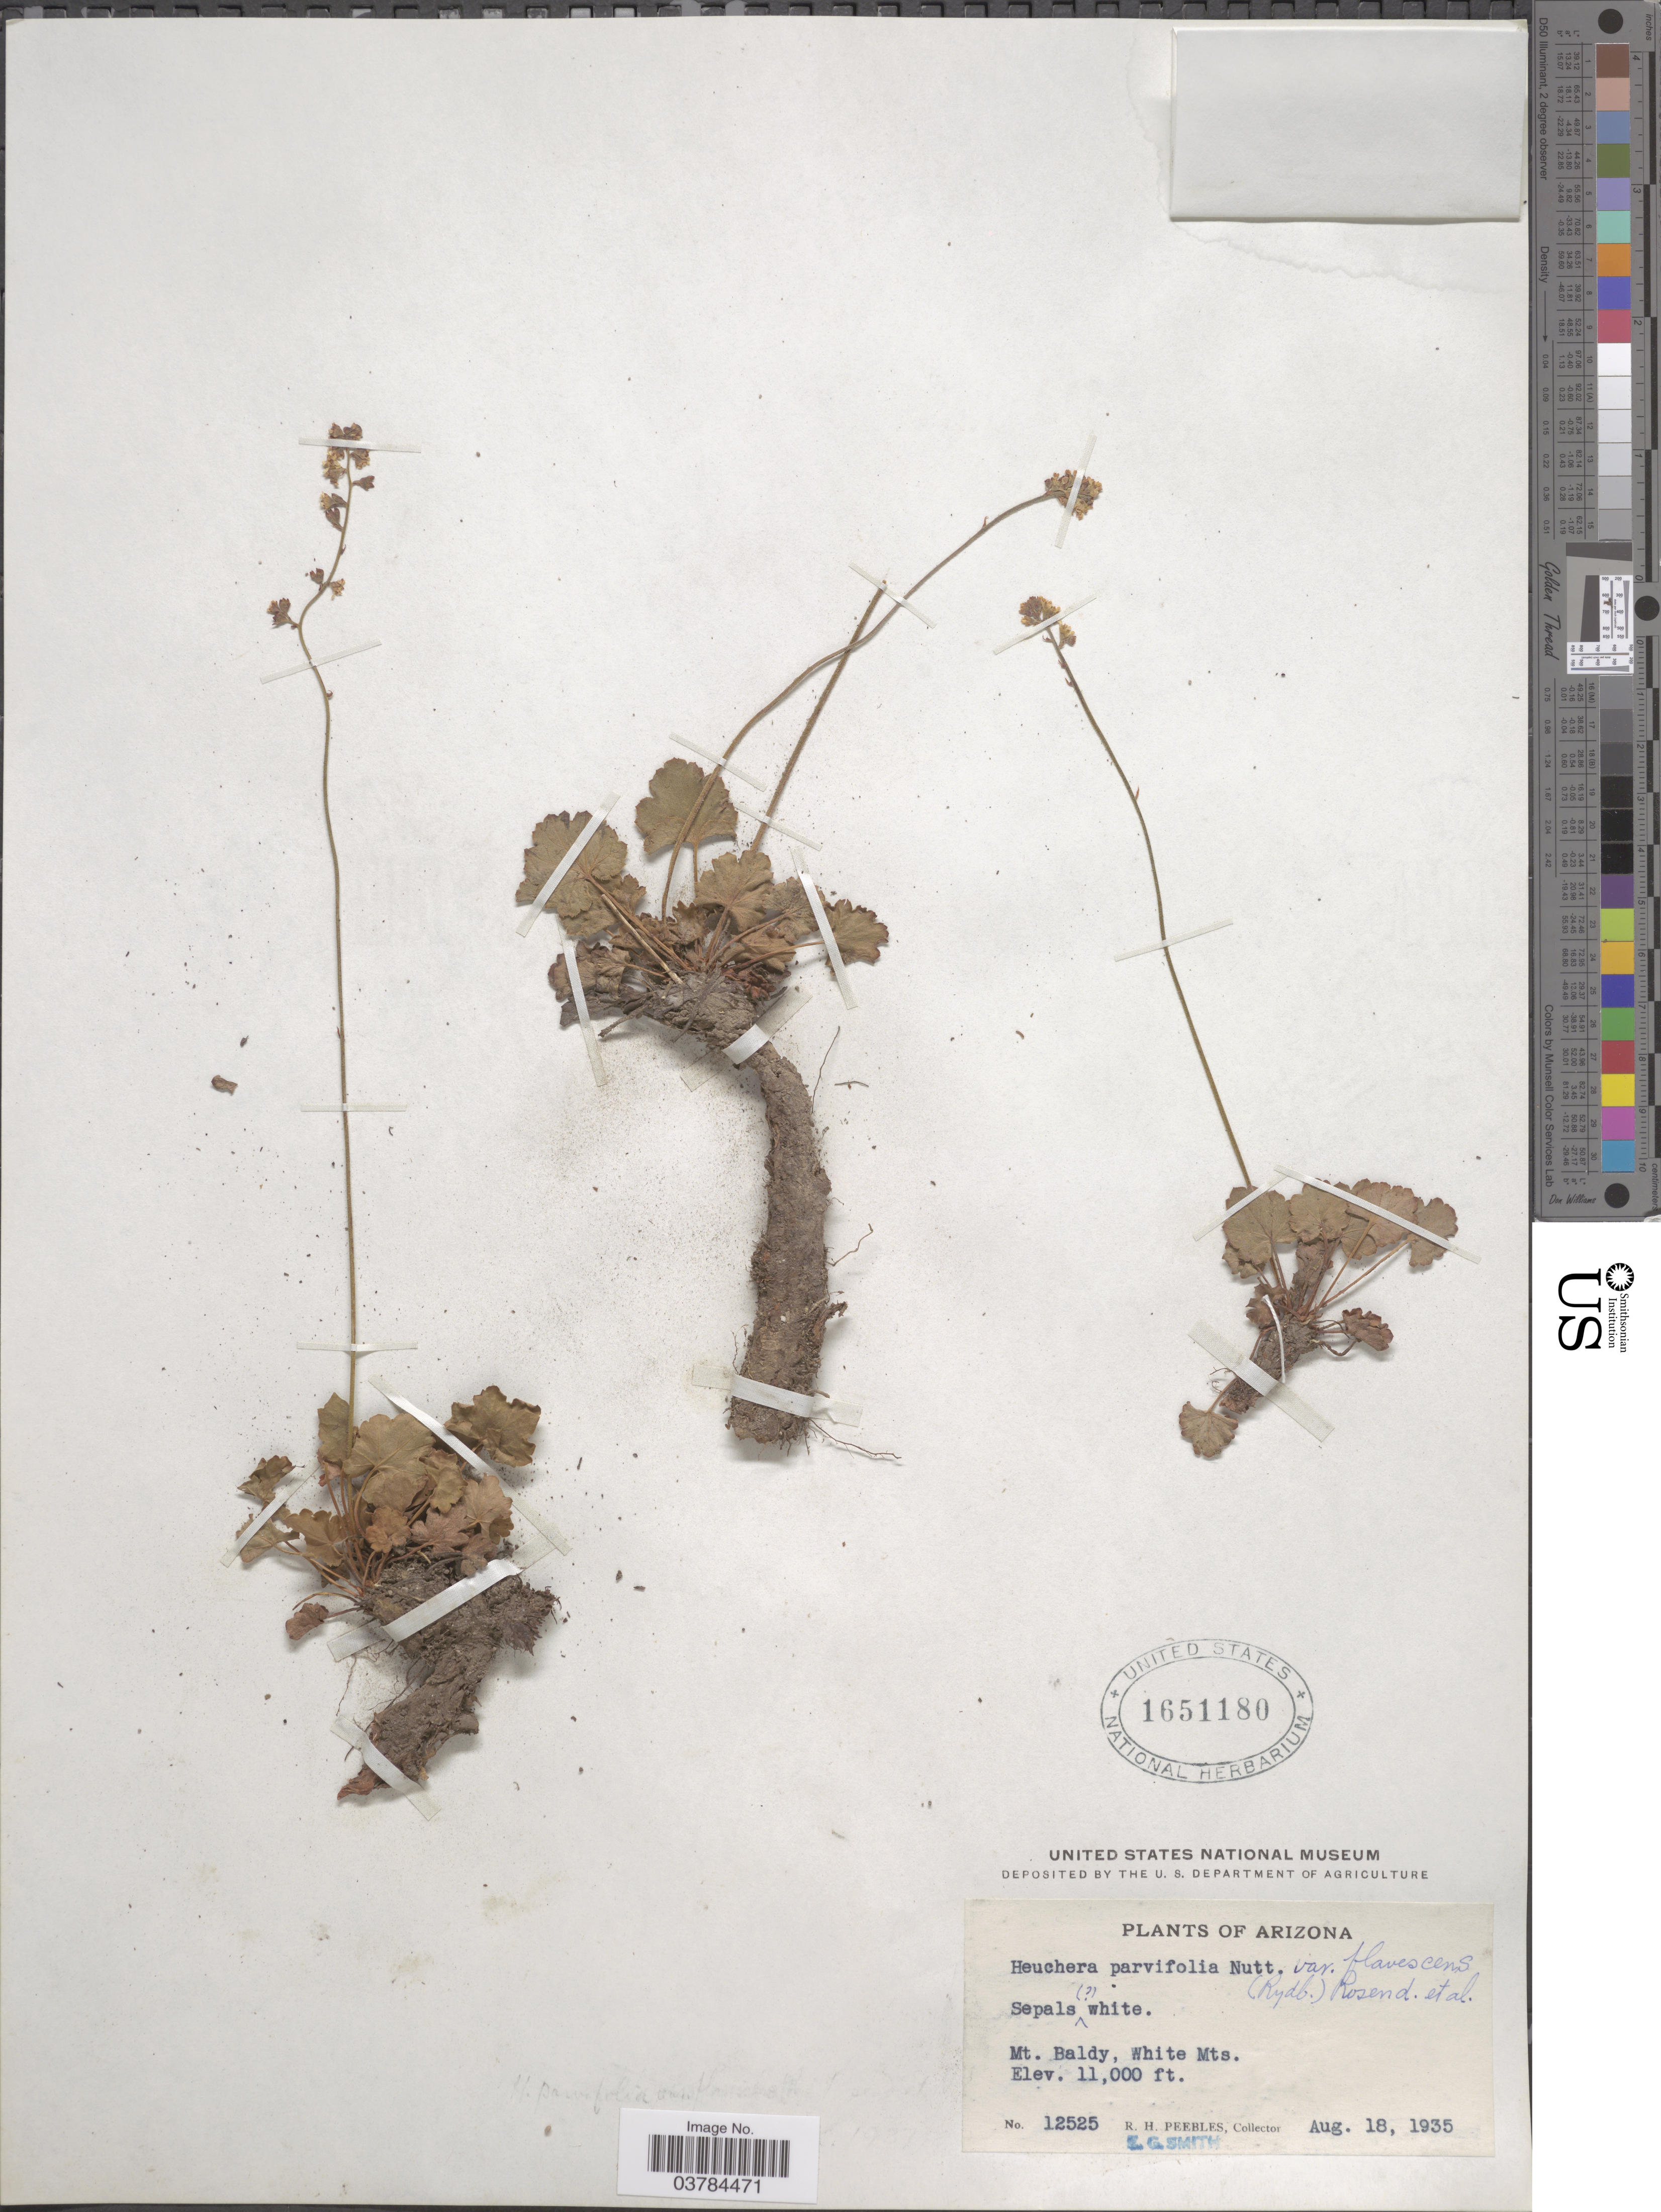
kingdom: Plantae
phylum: Tracheophyta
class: Magnoliopsida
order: Saxifragales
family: Saxifragaceae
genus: Heuchera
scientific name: Heuchera flavescens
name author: Rydb.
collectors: R. H. Peebles & E. G. Smith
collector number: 12525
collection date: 1935-08-18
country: United States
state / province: Arizona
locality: Mt. Baldy, White Mts.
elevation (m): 3353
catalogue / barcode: US 1651180